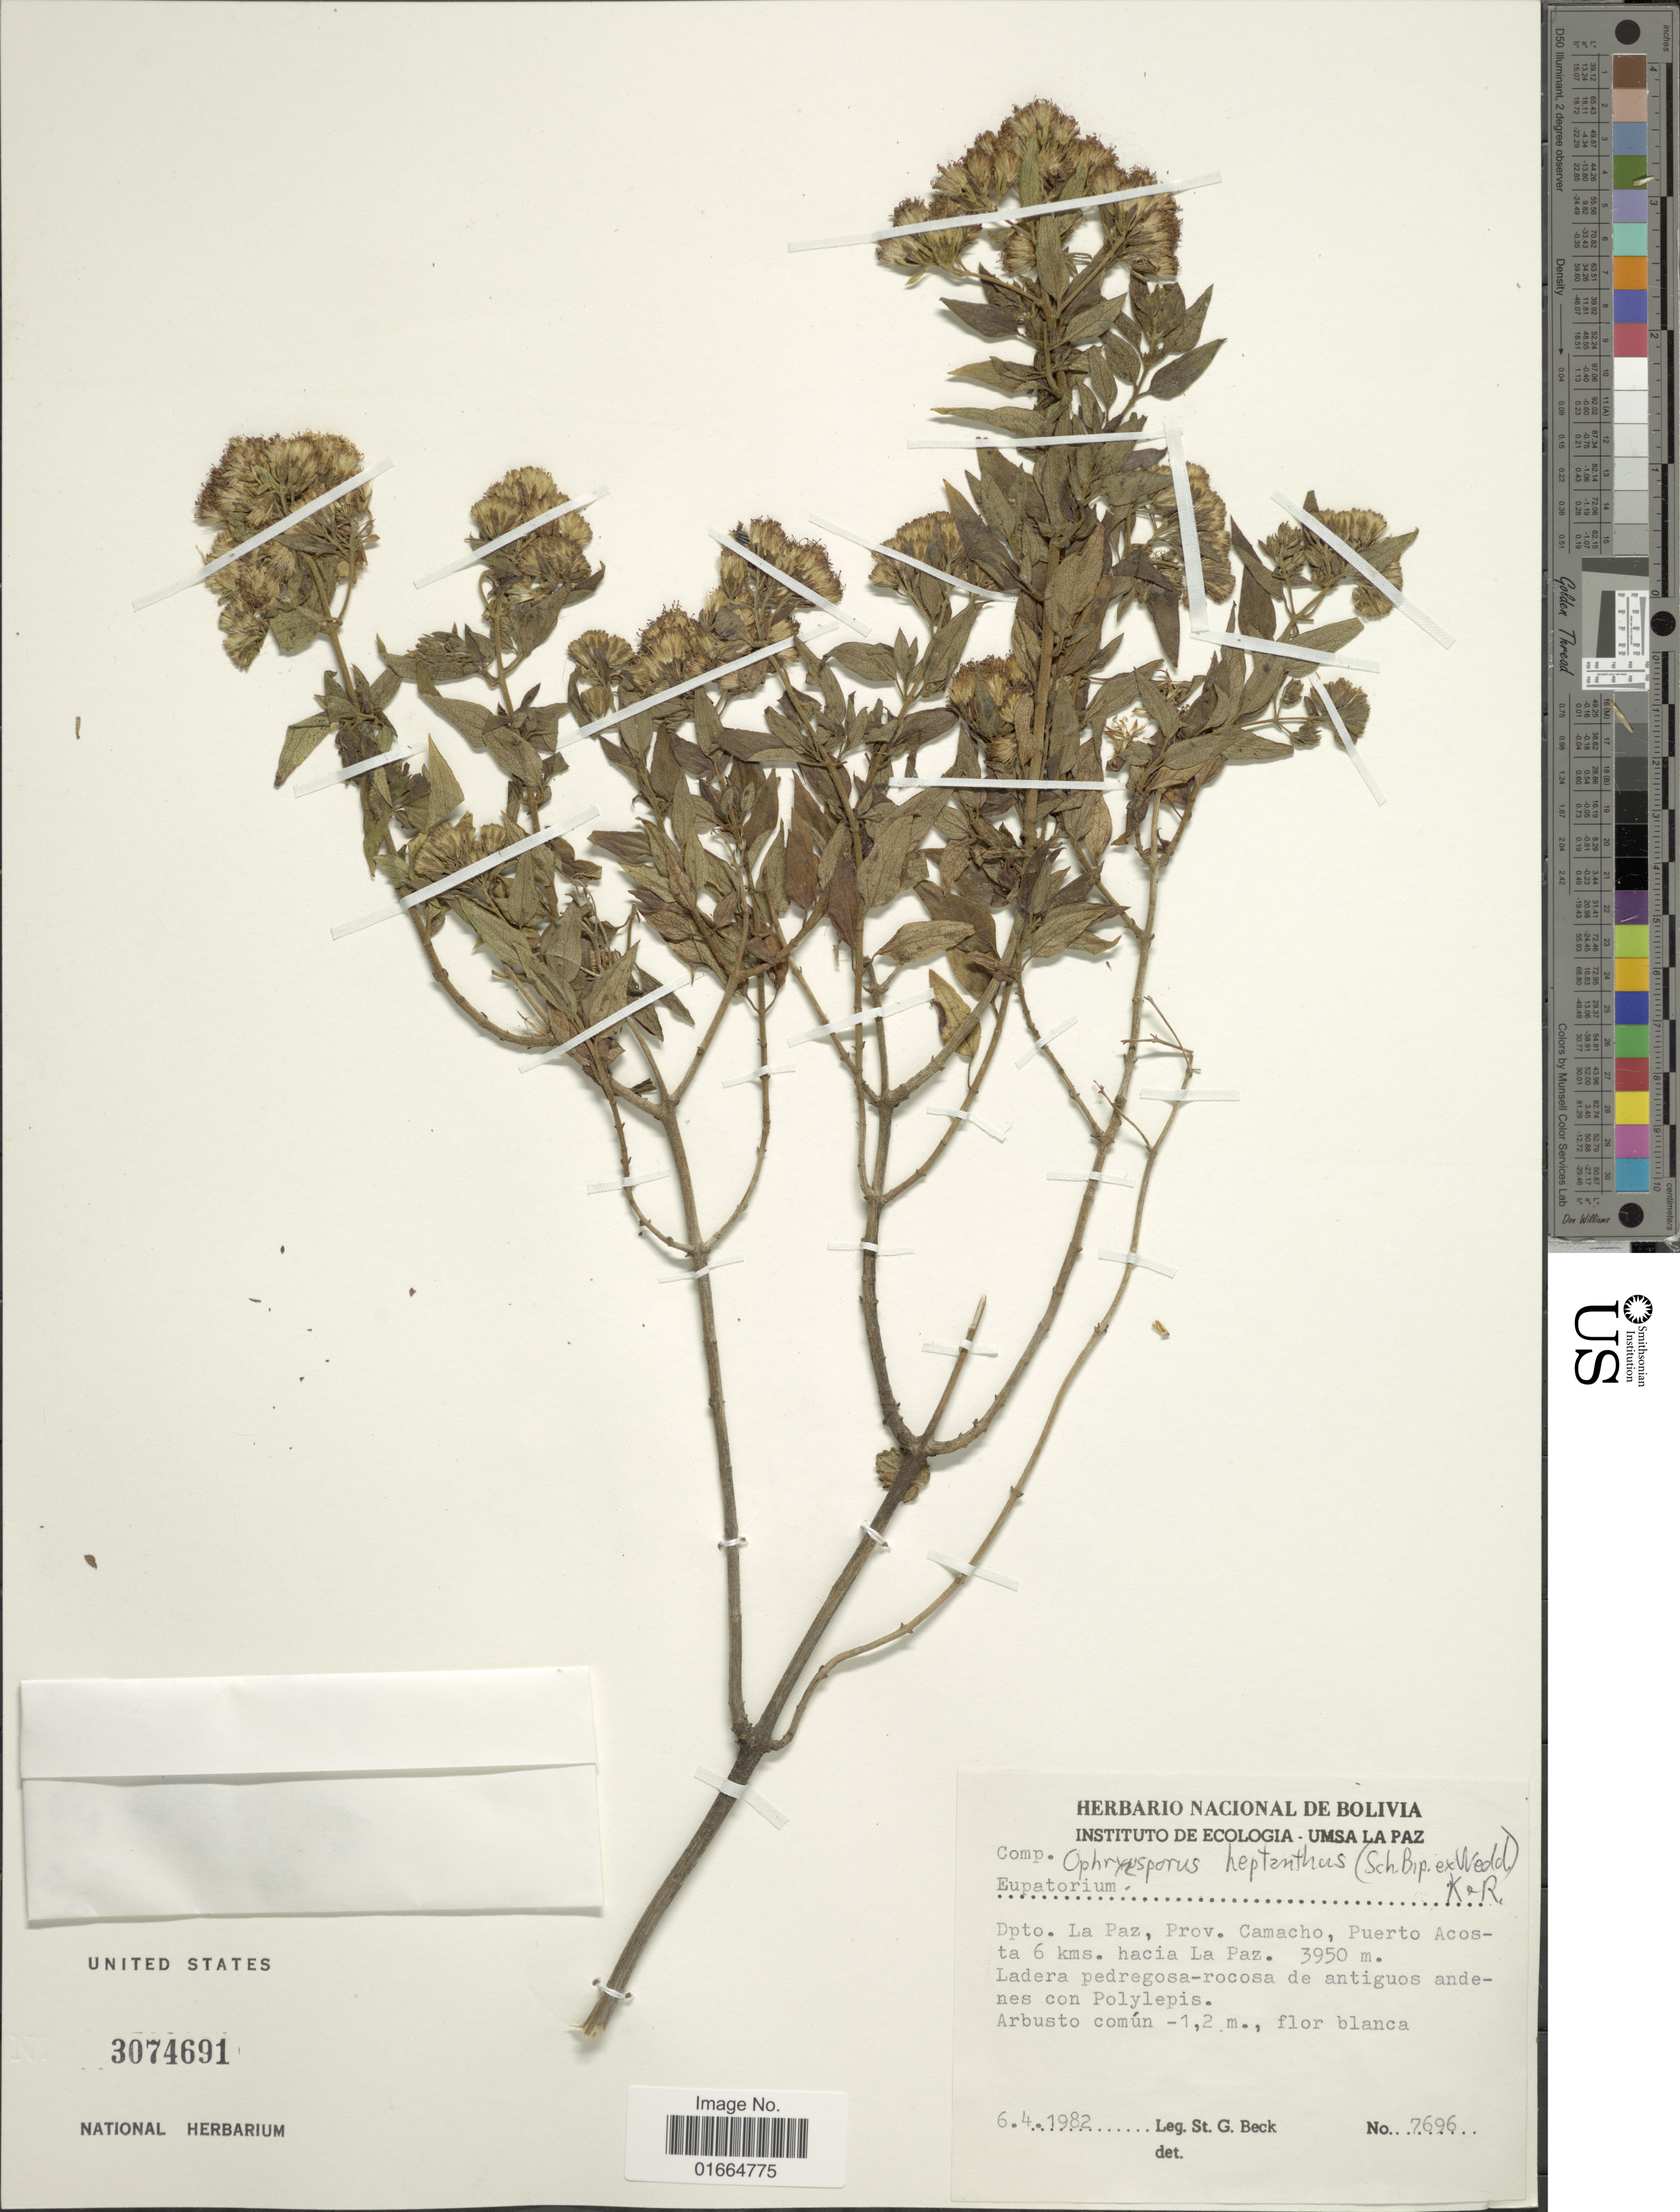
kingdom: Plantae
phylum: Tracheophyta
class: Magnoliopsida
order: Asterales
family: Asteraceae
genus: Ophryosporus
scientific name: Ophryosporus heptanthus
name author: (Sch. Bip. ex Wedd.) R.M. King & H. Rob.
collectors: S. G. Beck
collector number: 7696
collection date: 1982-04-06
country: Bolivia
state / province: La Paz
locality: Dpto. La Paz, Prov. Camacho, Puerto Acosta 6 kms. hacia La Paz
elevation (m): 3950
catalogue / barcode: US 3074691